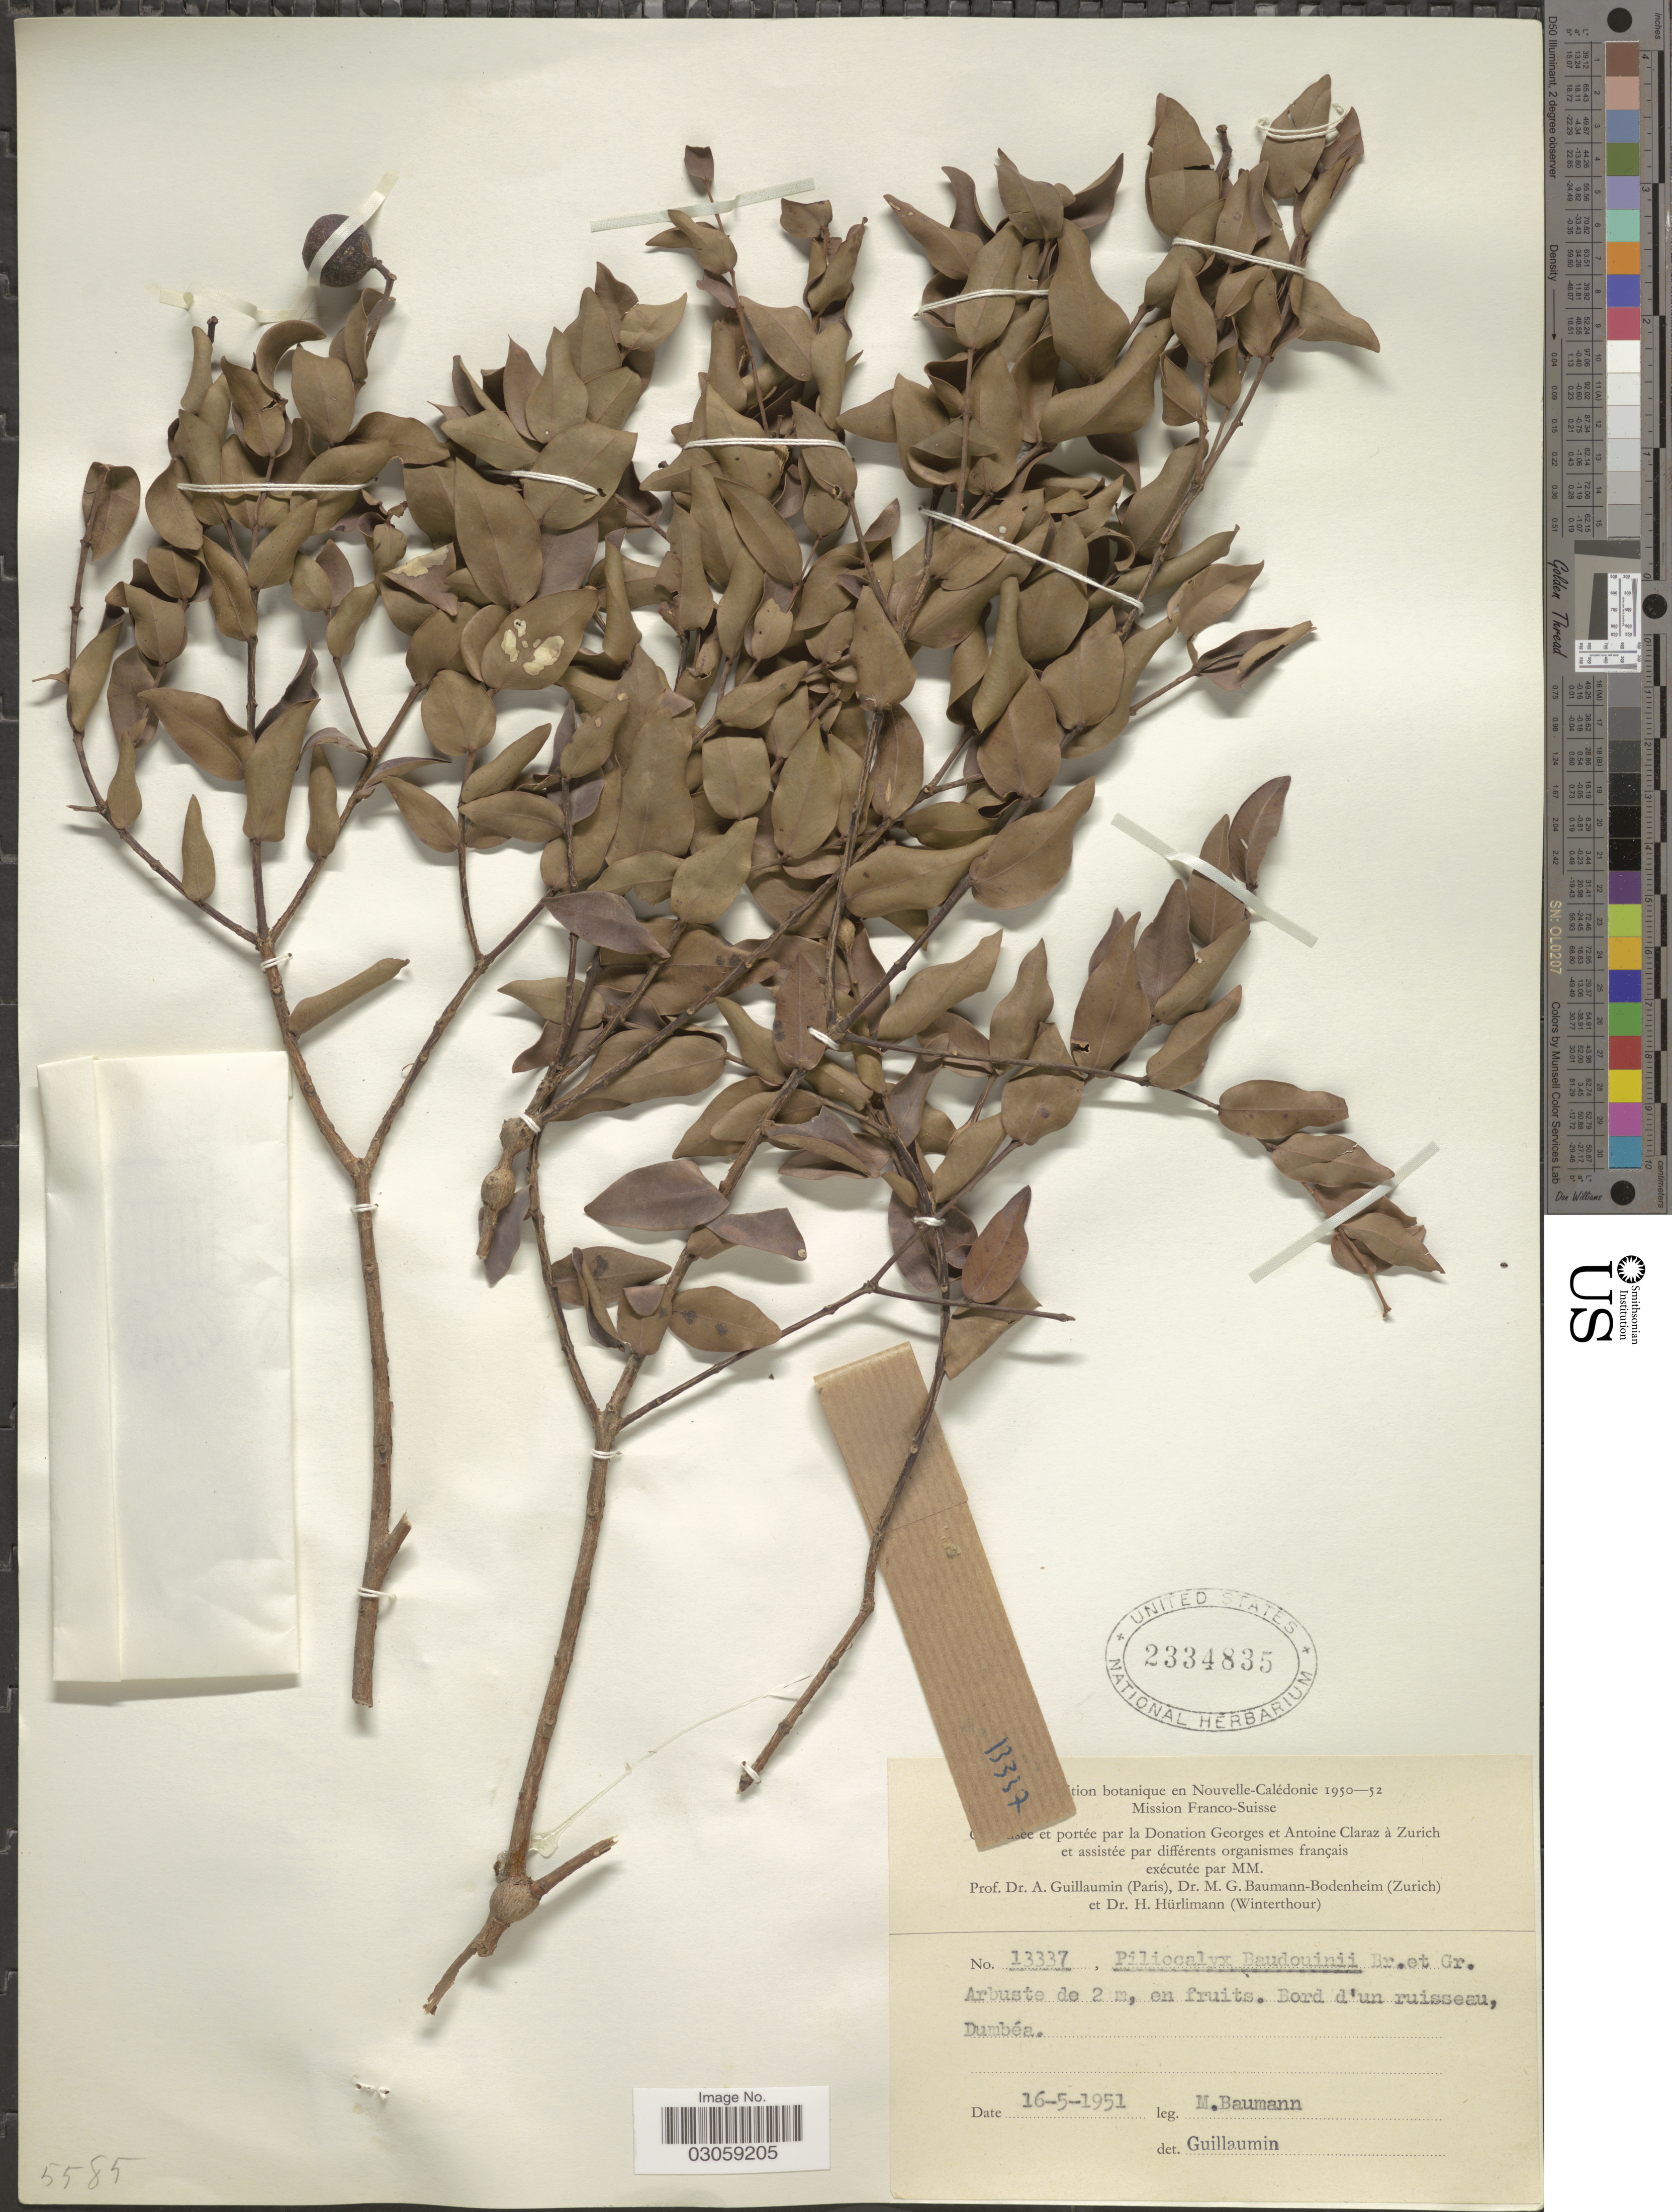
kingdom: Plantae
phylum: Tracheophyta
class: Magnoliopsida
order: Myrtales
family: Myrtaceae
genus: Syzygium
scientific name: Syzygium baudouinii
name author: (Brongn. & Gris) N. Snow et al.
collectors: M. Baumann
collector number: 133337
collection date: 1951-05-16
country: New Caledonia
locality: En Nouvelle-Calédonie. Bord d'un ruisseau, Dumbéa.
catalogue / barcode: US 2334835